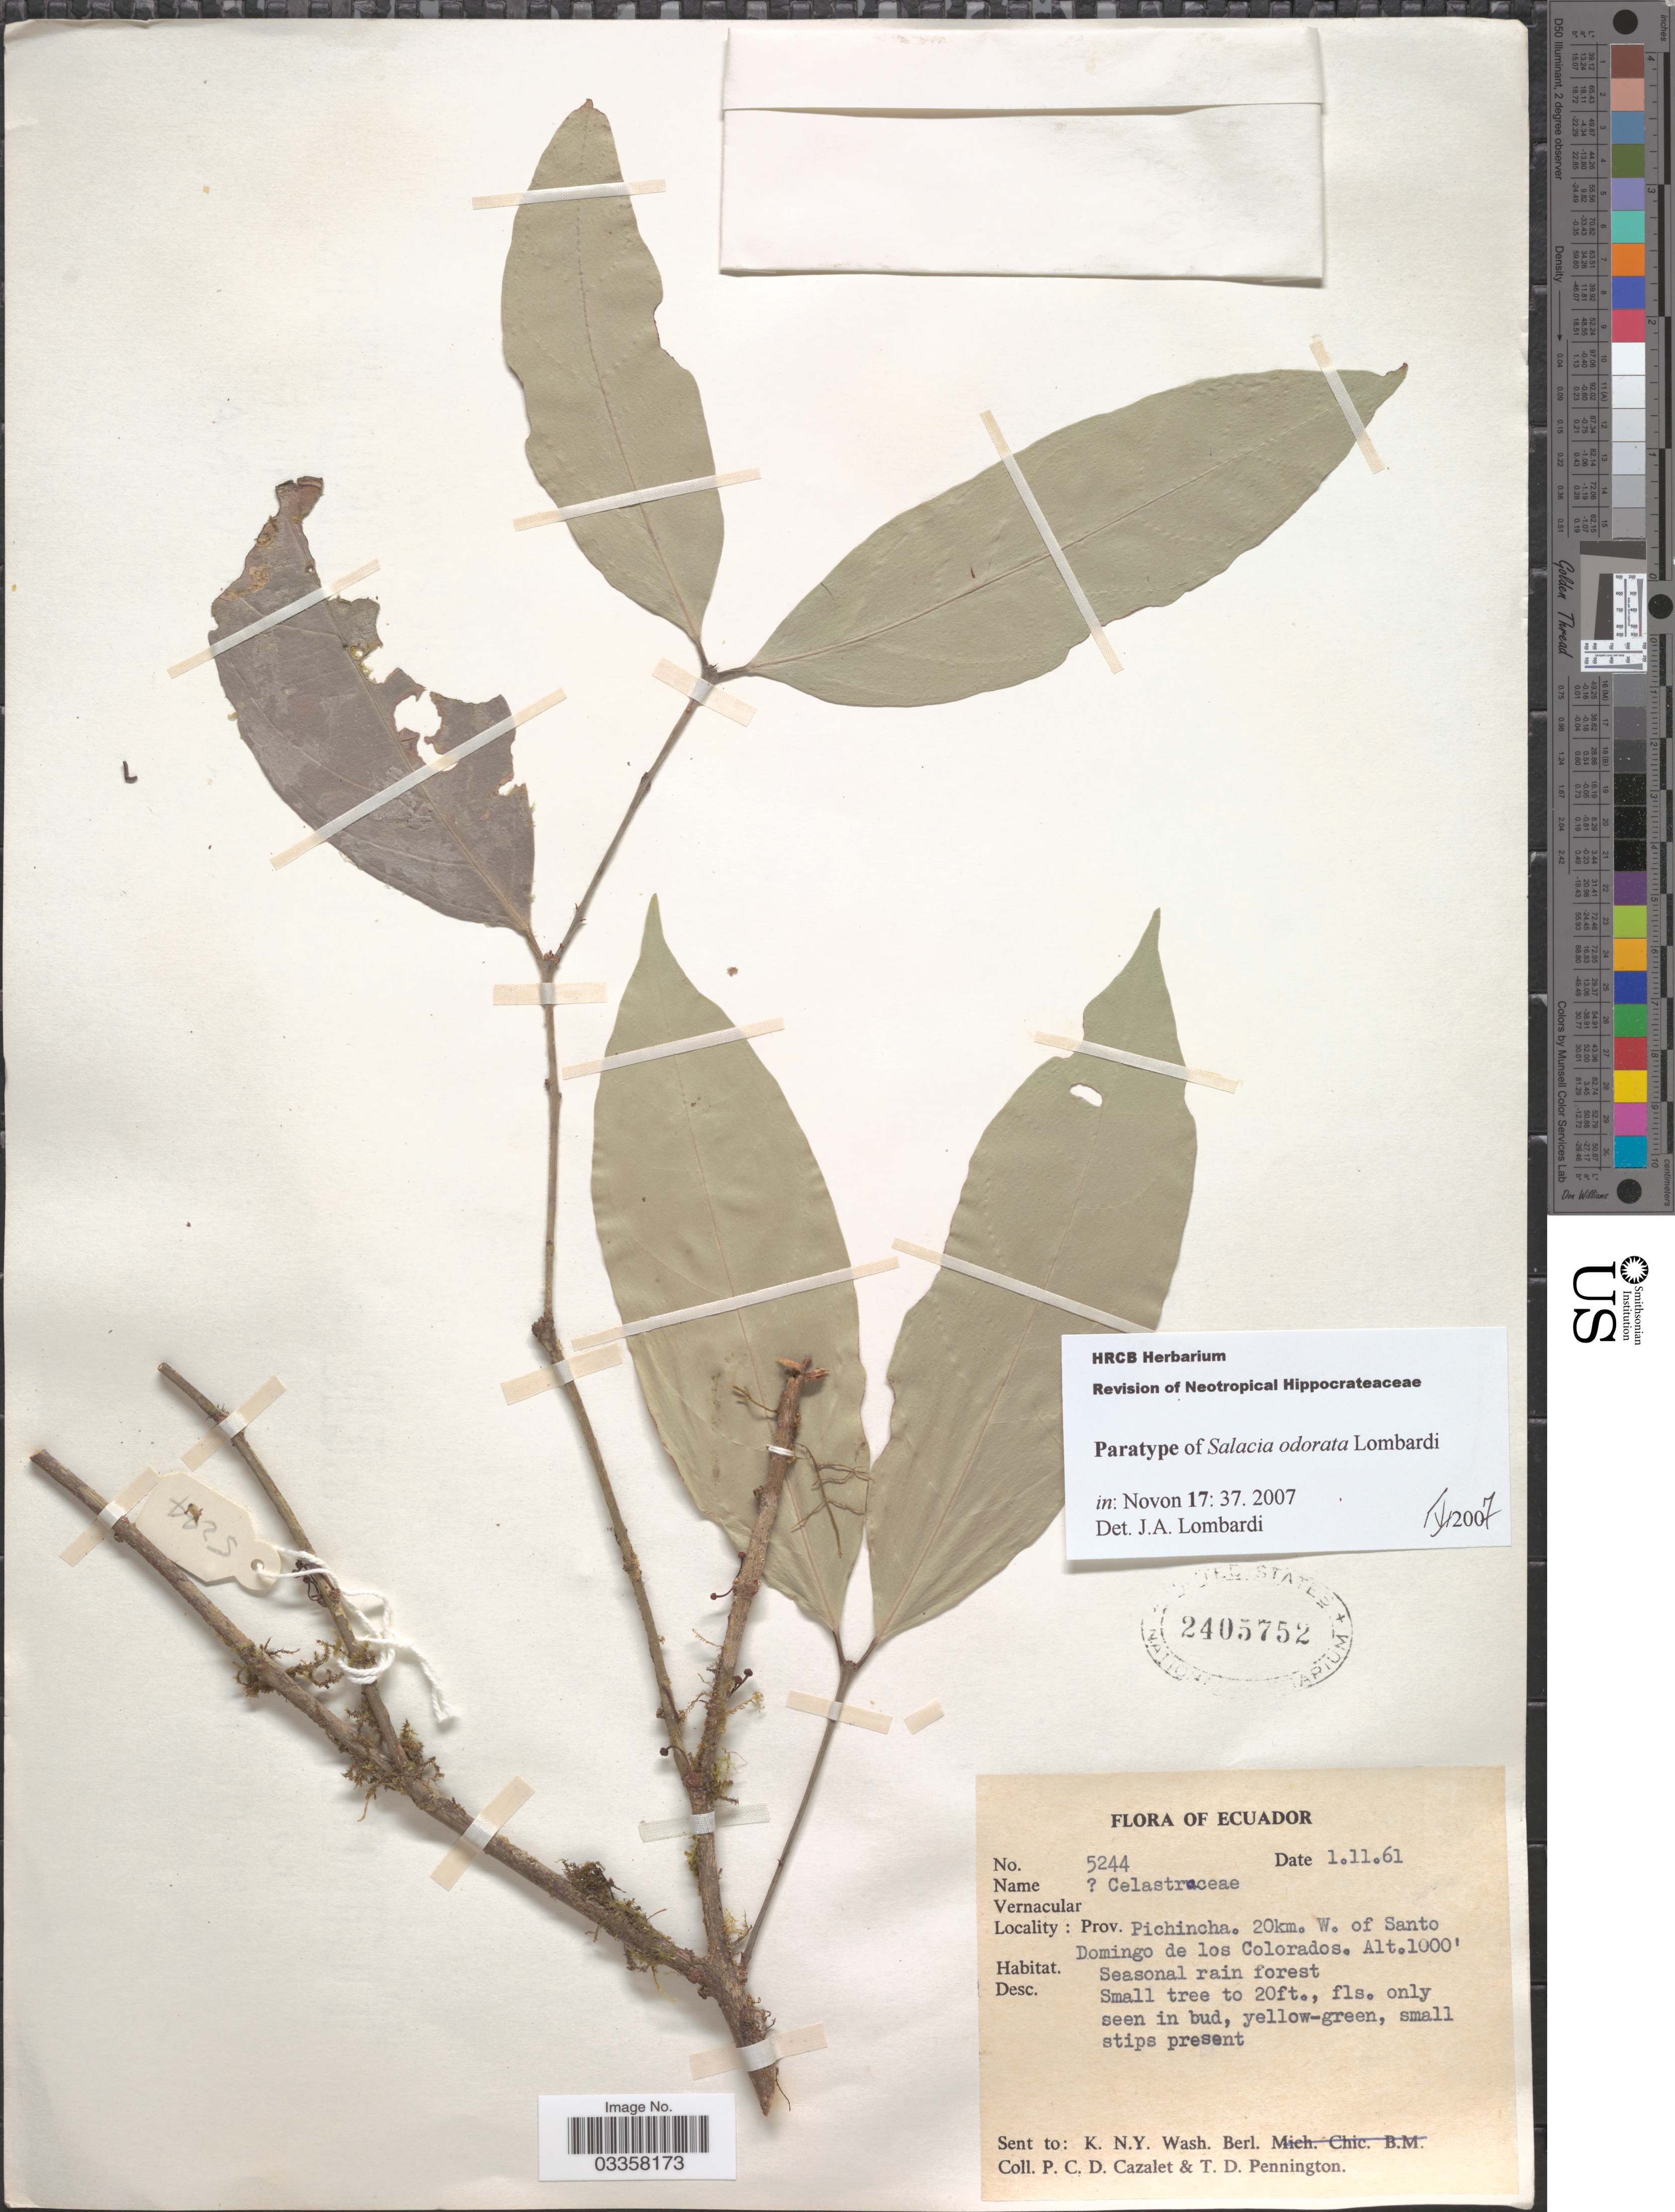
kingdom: Plantae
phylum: Tracheophyta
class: Magnoliopsida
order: Celastrales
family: Celastraceae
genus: Salacia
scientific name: Salacia odorata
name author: Lombardi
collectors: P. C. D. Cazalet & T. D. Pennington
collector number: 5244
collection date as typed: Transcribed d/m/y: 1/11/61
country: Ecuador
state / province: Pichincha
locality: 20km. W. of Santo Domingo de los Colorados.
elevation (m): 305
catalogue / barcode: US 2405752